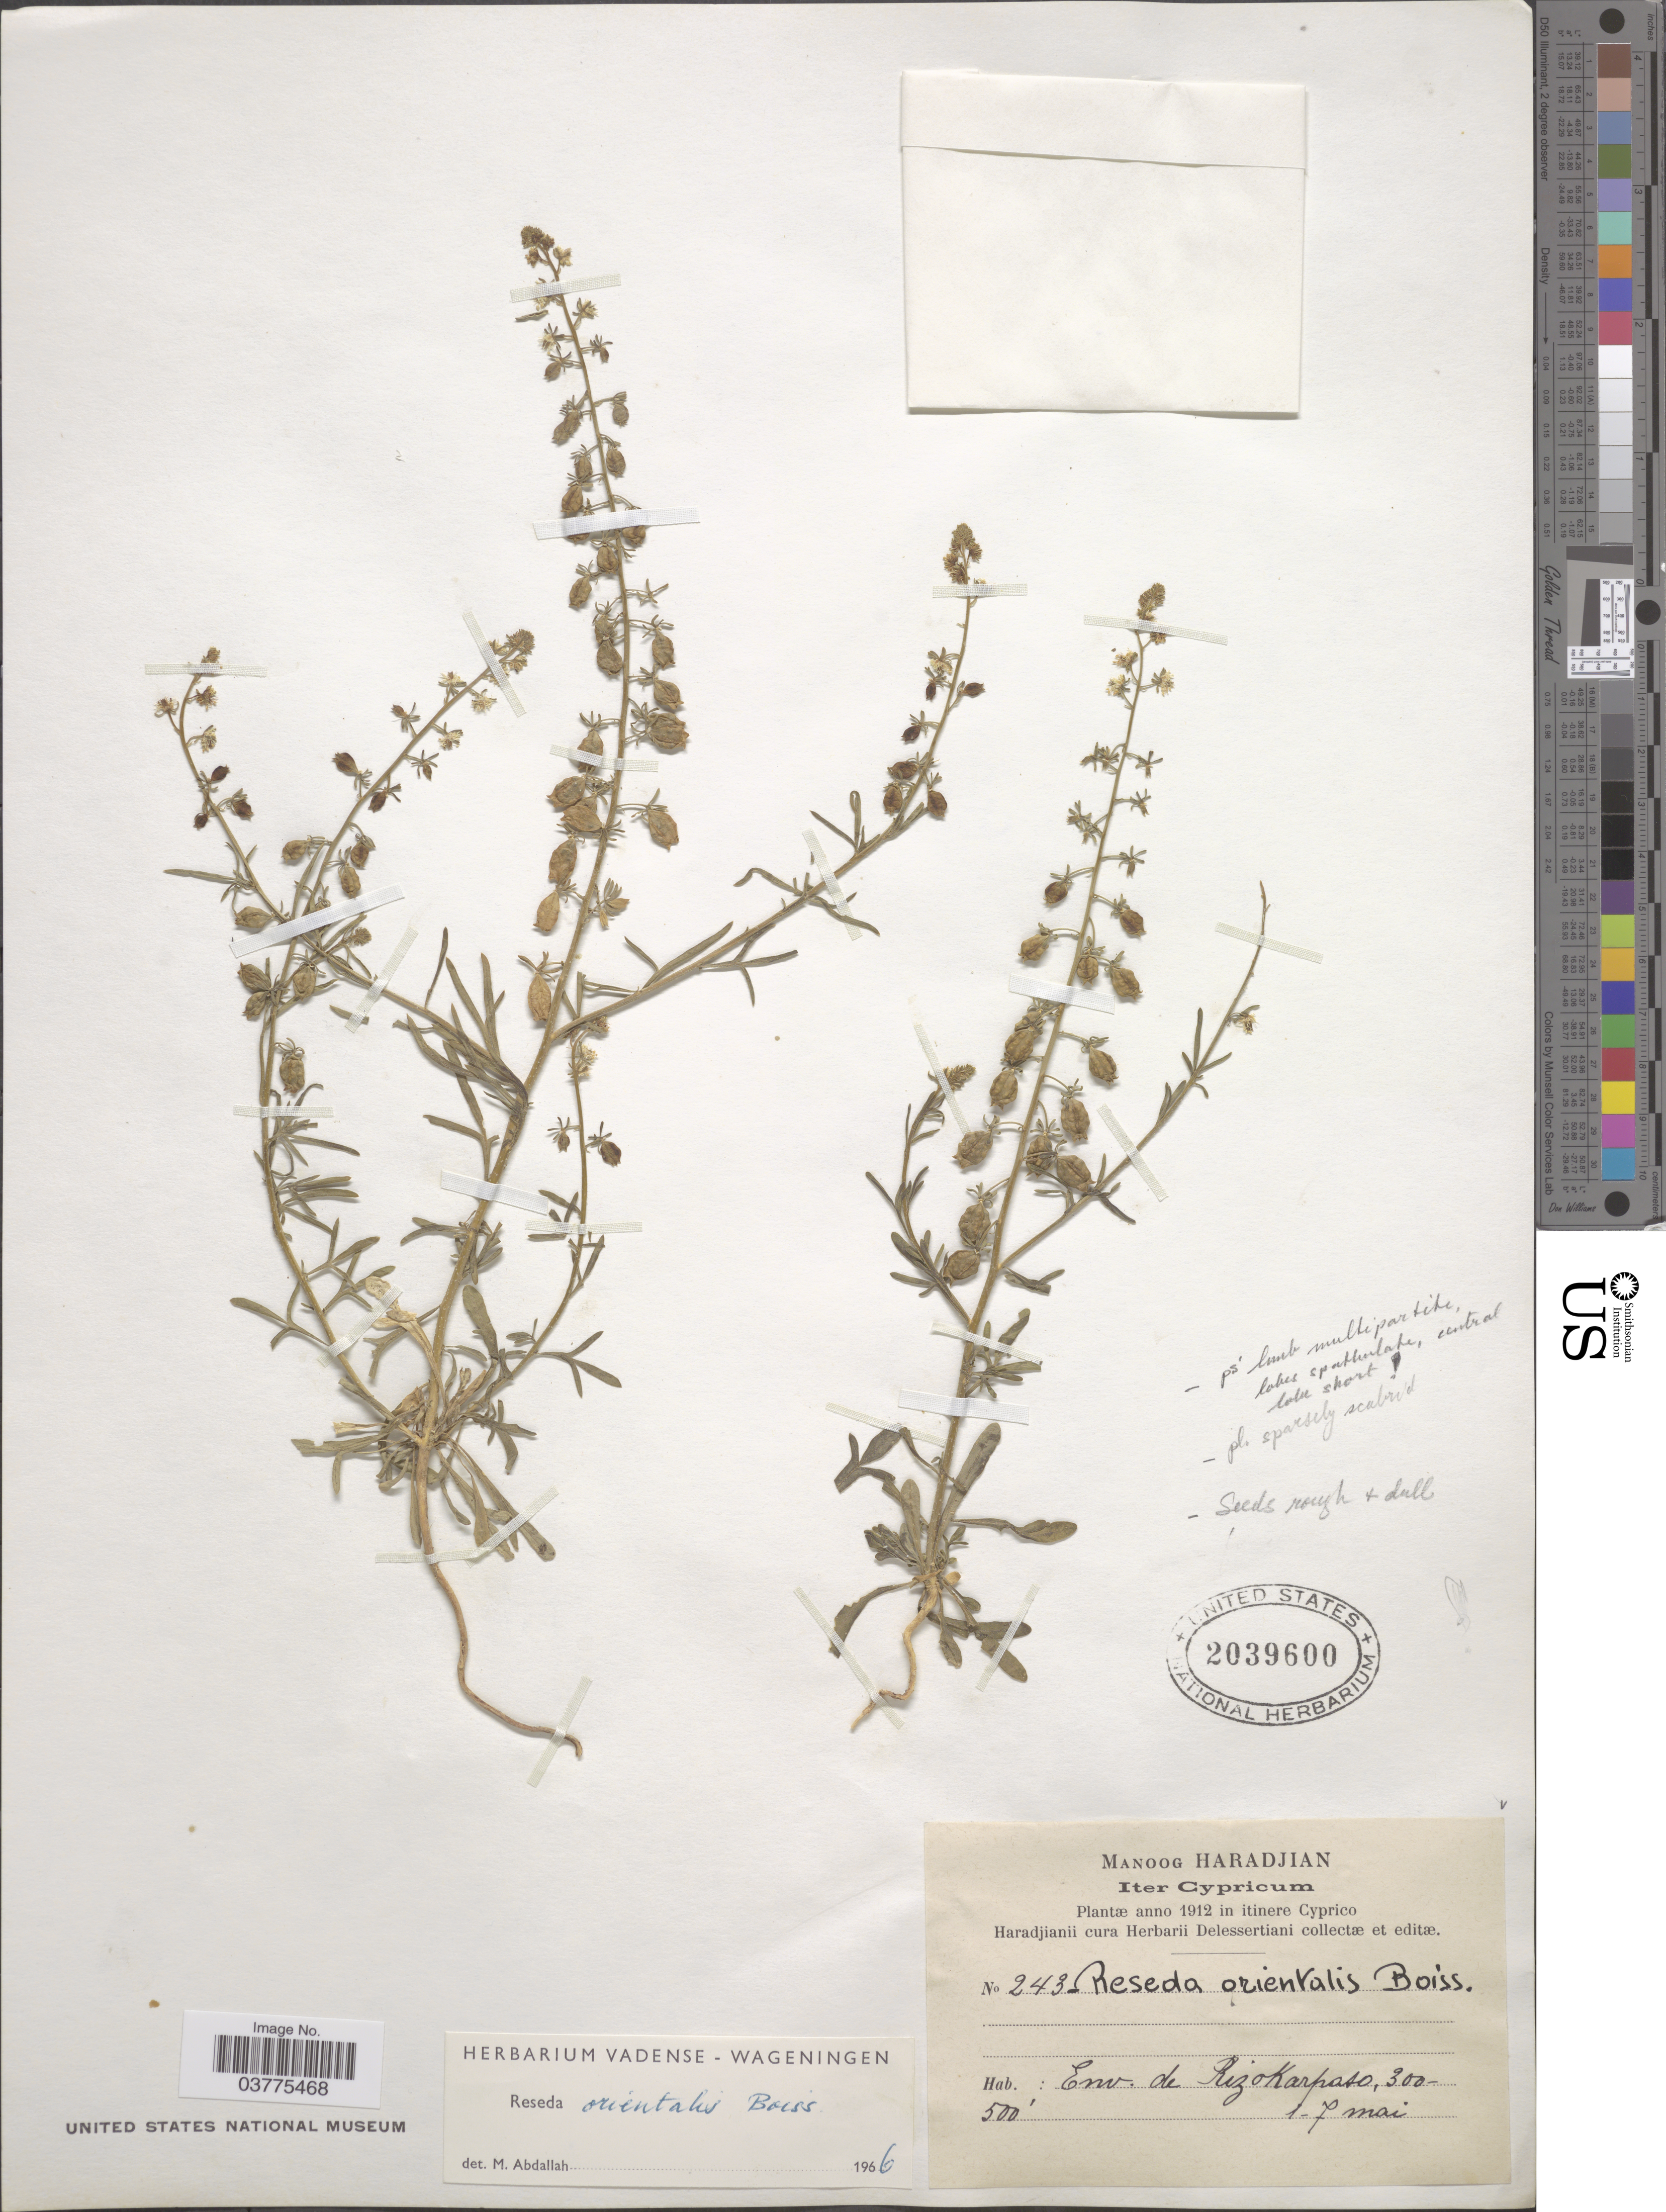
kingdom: Plantae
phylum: Tracheophyta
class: Magnoliopsida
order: Brassicales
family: Resedaceae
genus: Reseda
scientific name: Reseda orientalis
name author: (Müll. Arg.) Boiss.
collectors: M. Haradjian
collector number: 243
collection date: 1912-05-01/1912-05-07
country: Cyprus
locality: Iter Cypricum. Env. de Rizokarpaso.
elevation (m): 91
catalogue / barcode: US 2039600